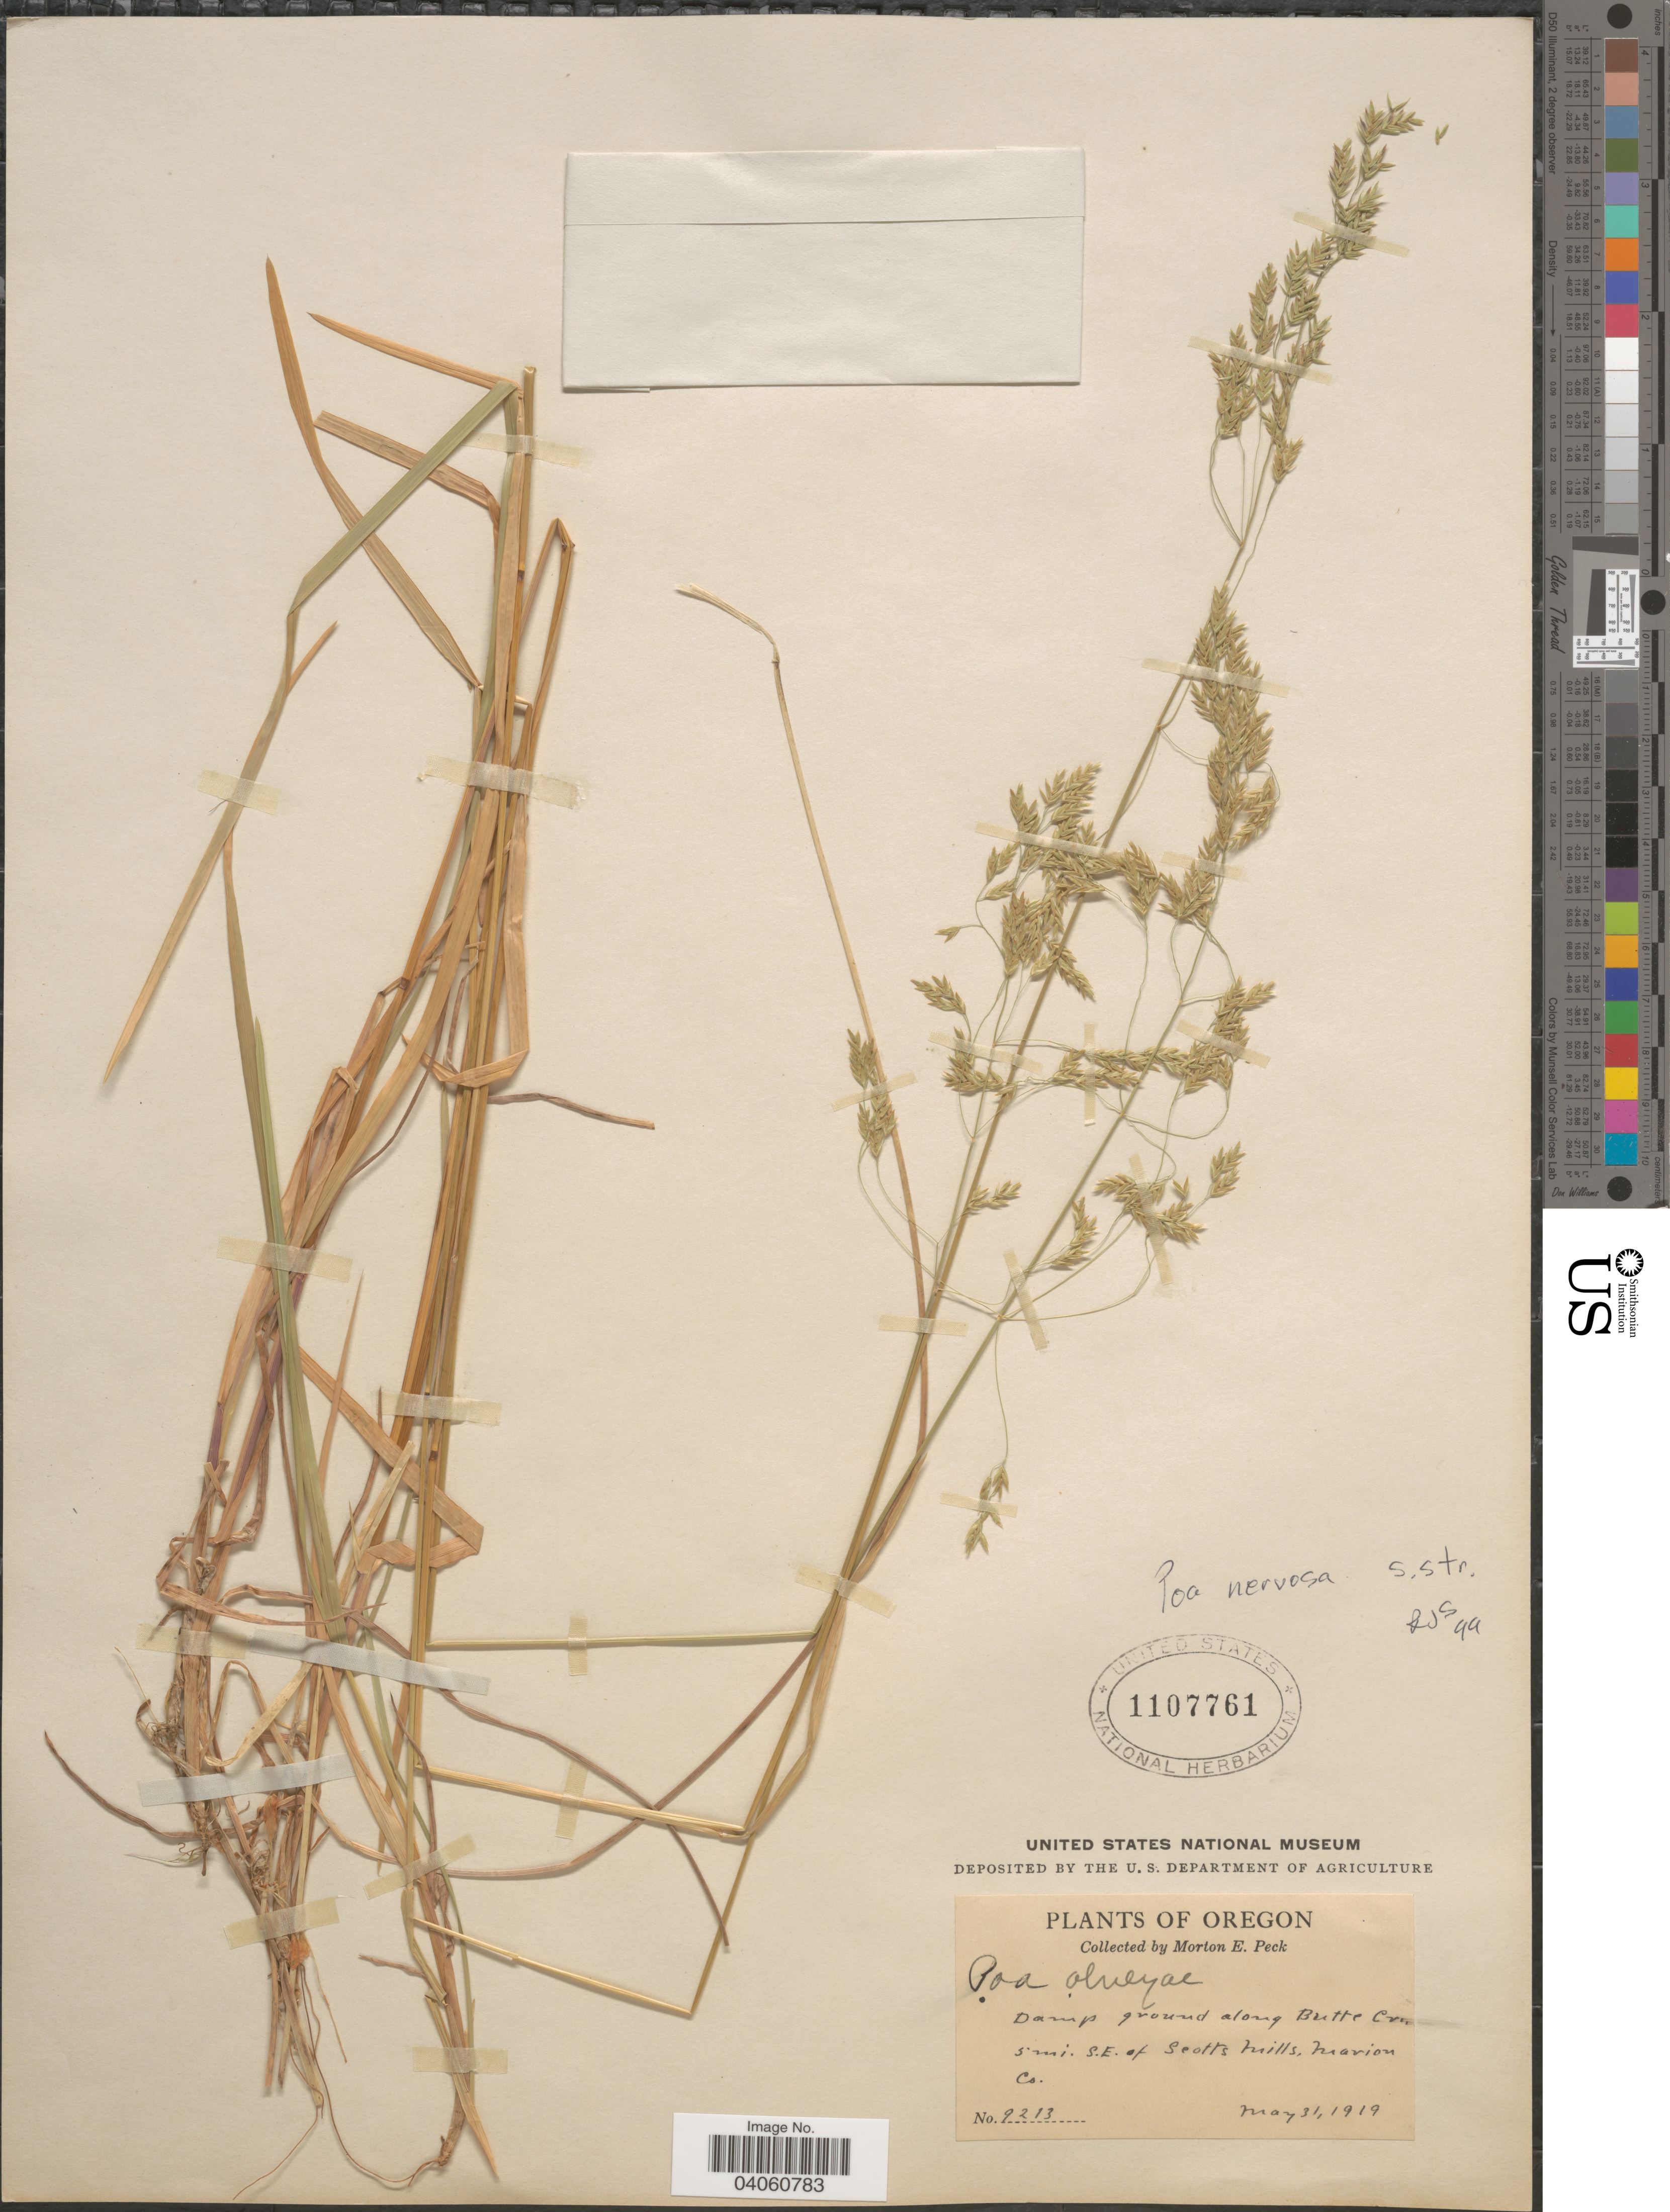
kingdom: Plantae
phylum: Tracheophyta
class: Liliopsida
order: Poales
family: Poaceae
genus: Poa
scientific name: Poa nervosa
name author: (Hook.) Vasey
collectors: M. E. Peck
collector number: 9213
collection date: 1919-05-31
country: United States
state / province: Oregon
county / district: Marion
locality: Damp ground along Butte Cr. 5 mi. S.E. of Scotts Mills, Marion Co.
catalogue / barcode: US 1107761